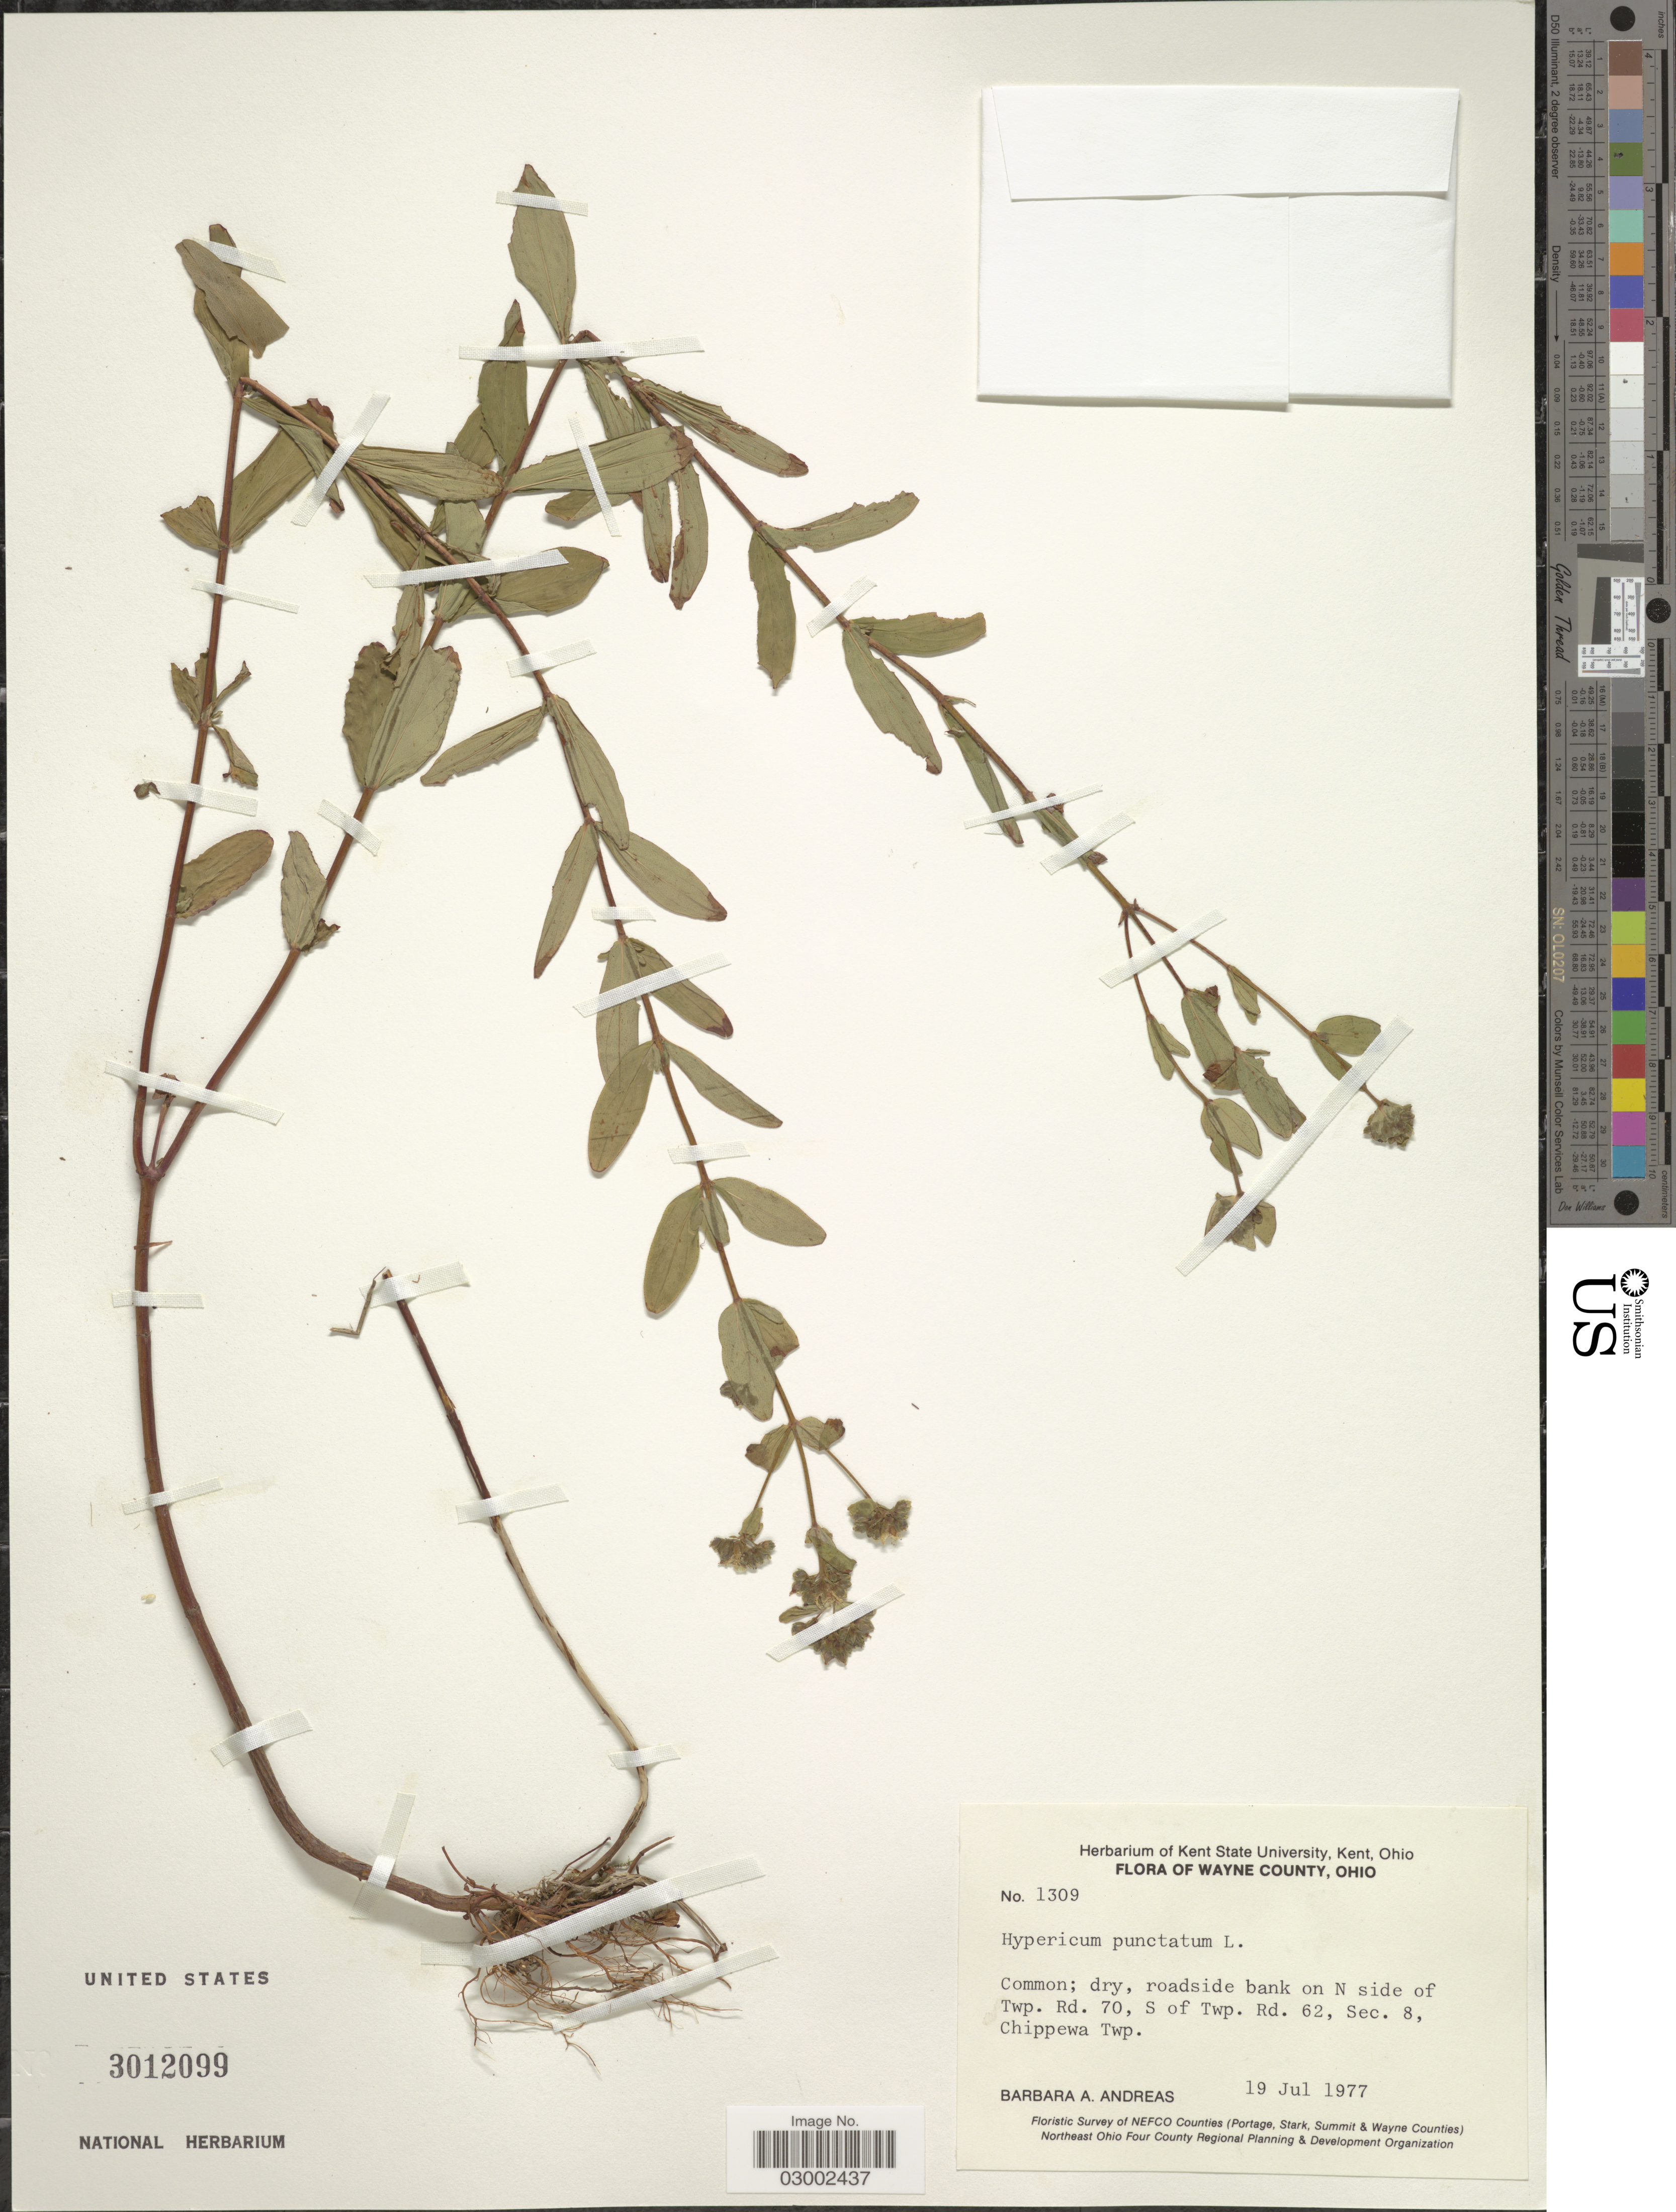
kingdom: Plantae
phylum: Tracheophyta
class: Magnoliopsida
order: Malpighiales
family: Hypericaceae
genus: Hypericum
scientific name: Hypericum punctatum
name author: Lam.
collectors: B. A. Andreas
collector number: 1309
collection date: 1977-07-19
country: United States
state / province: Ohio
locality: Wayne County. N side of Twp. Rd. 70, S of Twp. Rd. 62, Sec. 8, Chippewa Twp.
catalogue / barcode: US 3012099